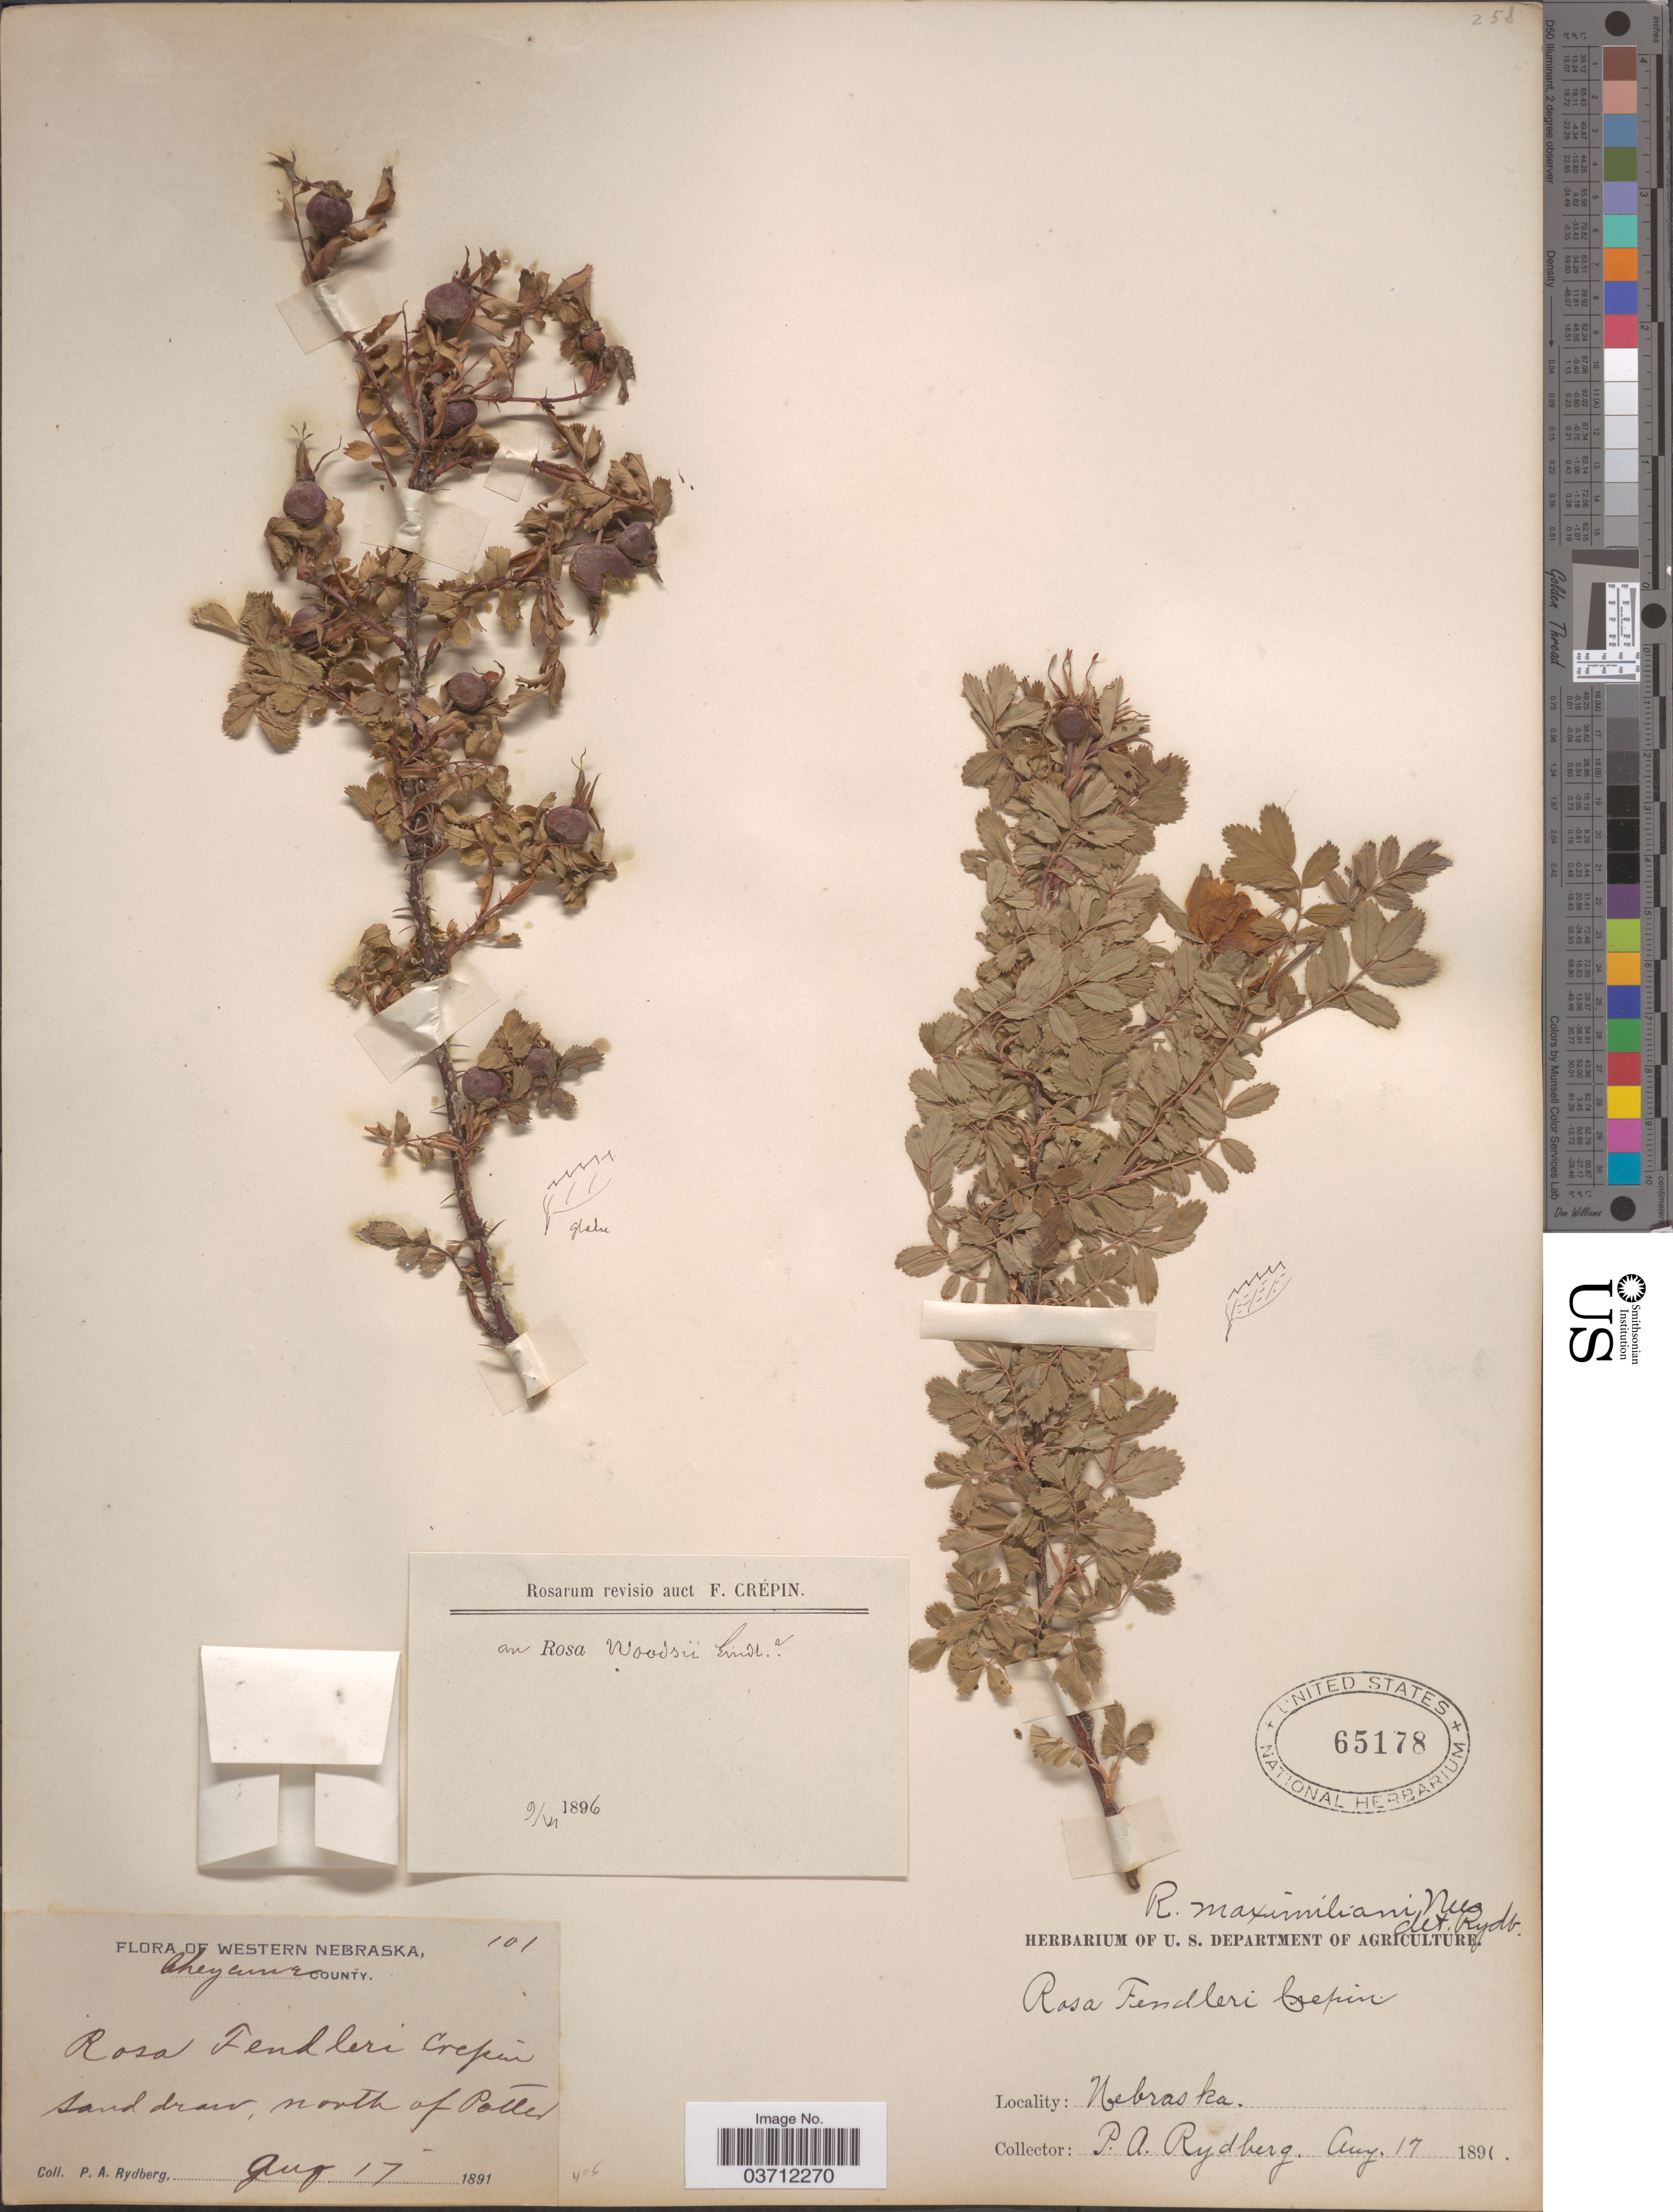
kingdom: Plantae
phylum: Tracheophyta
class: Magnoliopsida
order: Rosales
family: Rosaceae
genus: Rosa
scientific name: Rosa woodsii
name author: Lindl.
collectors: P. A. Rydberg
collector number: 101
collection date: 1891-08-17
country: United States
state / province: Nebraska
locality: Western Nebraska. Cheyenne County. Sand draw, North of Potter.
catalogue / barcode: US 65178